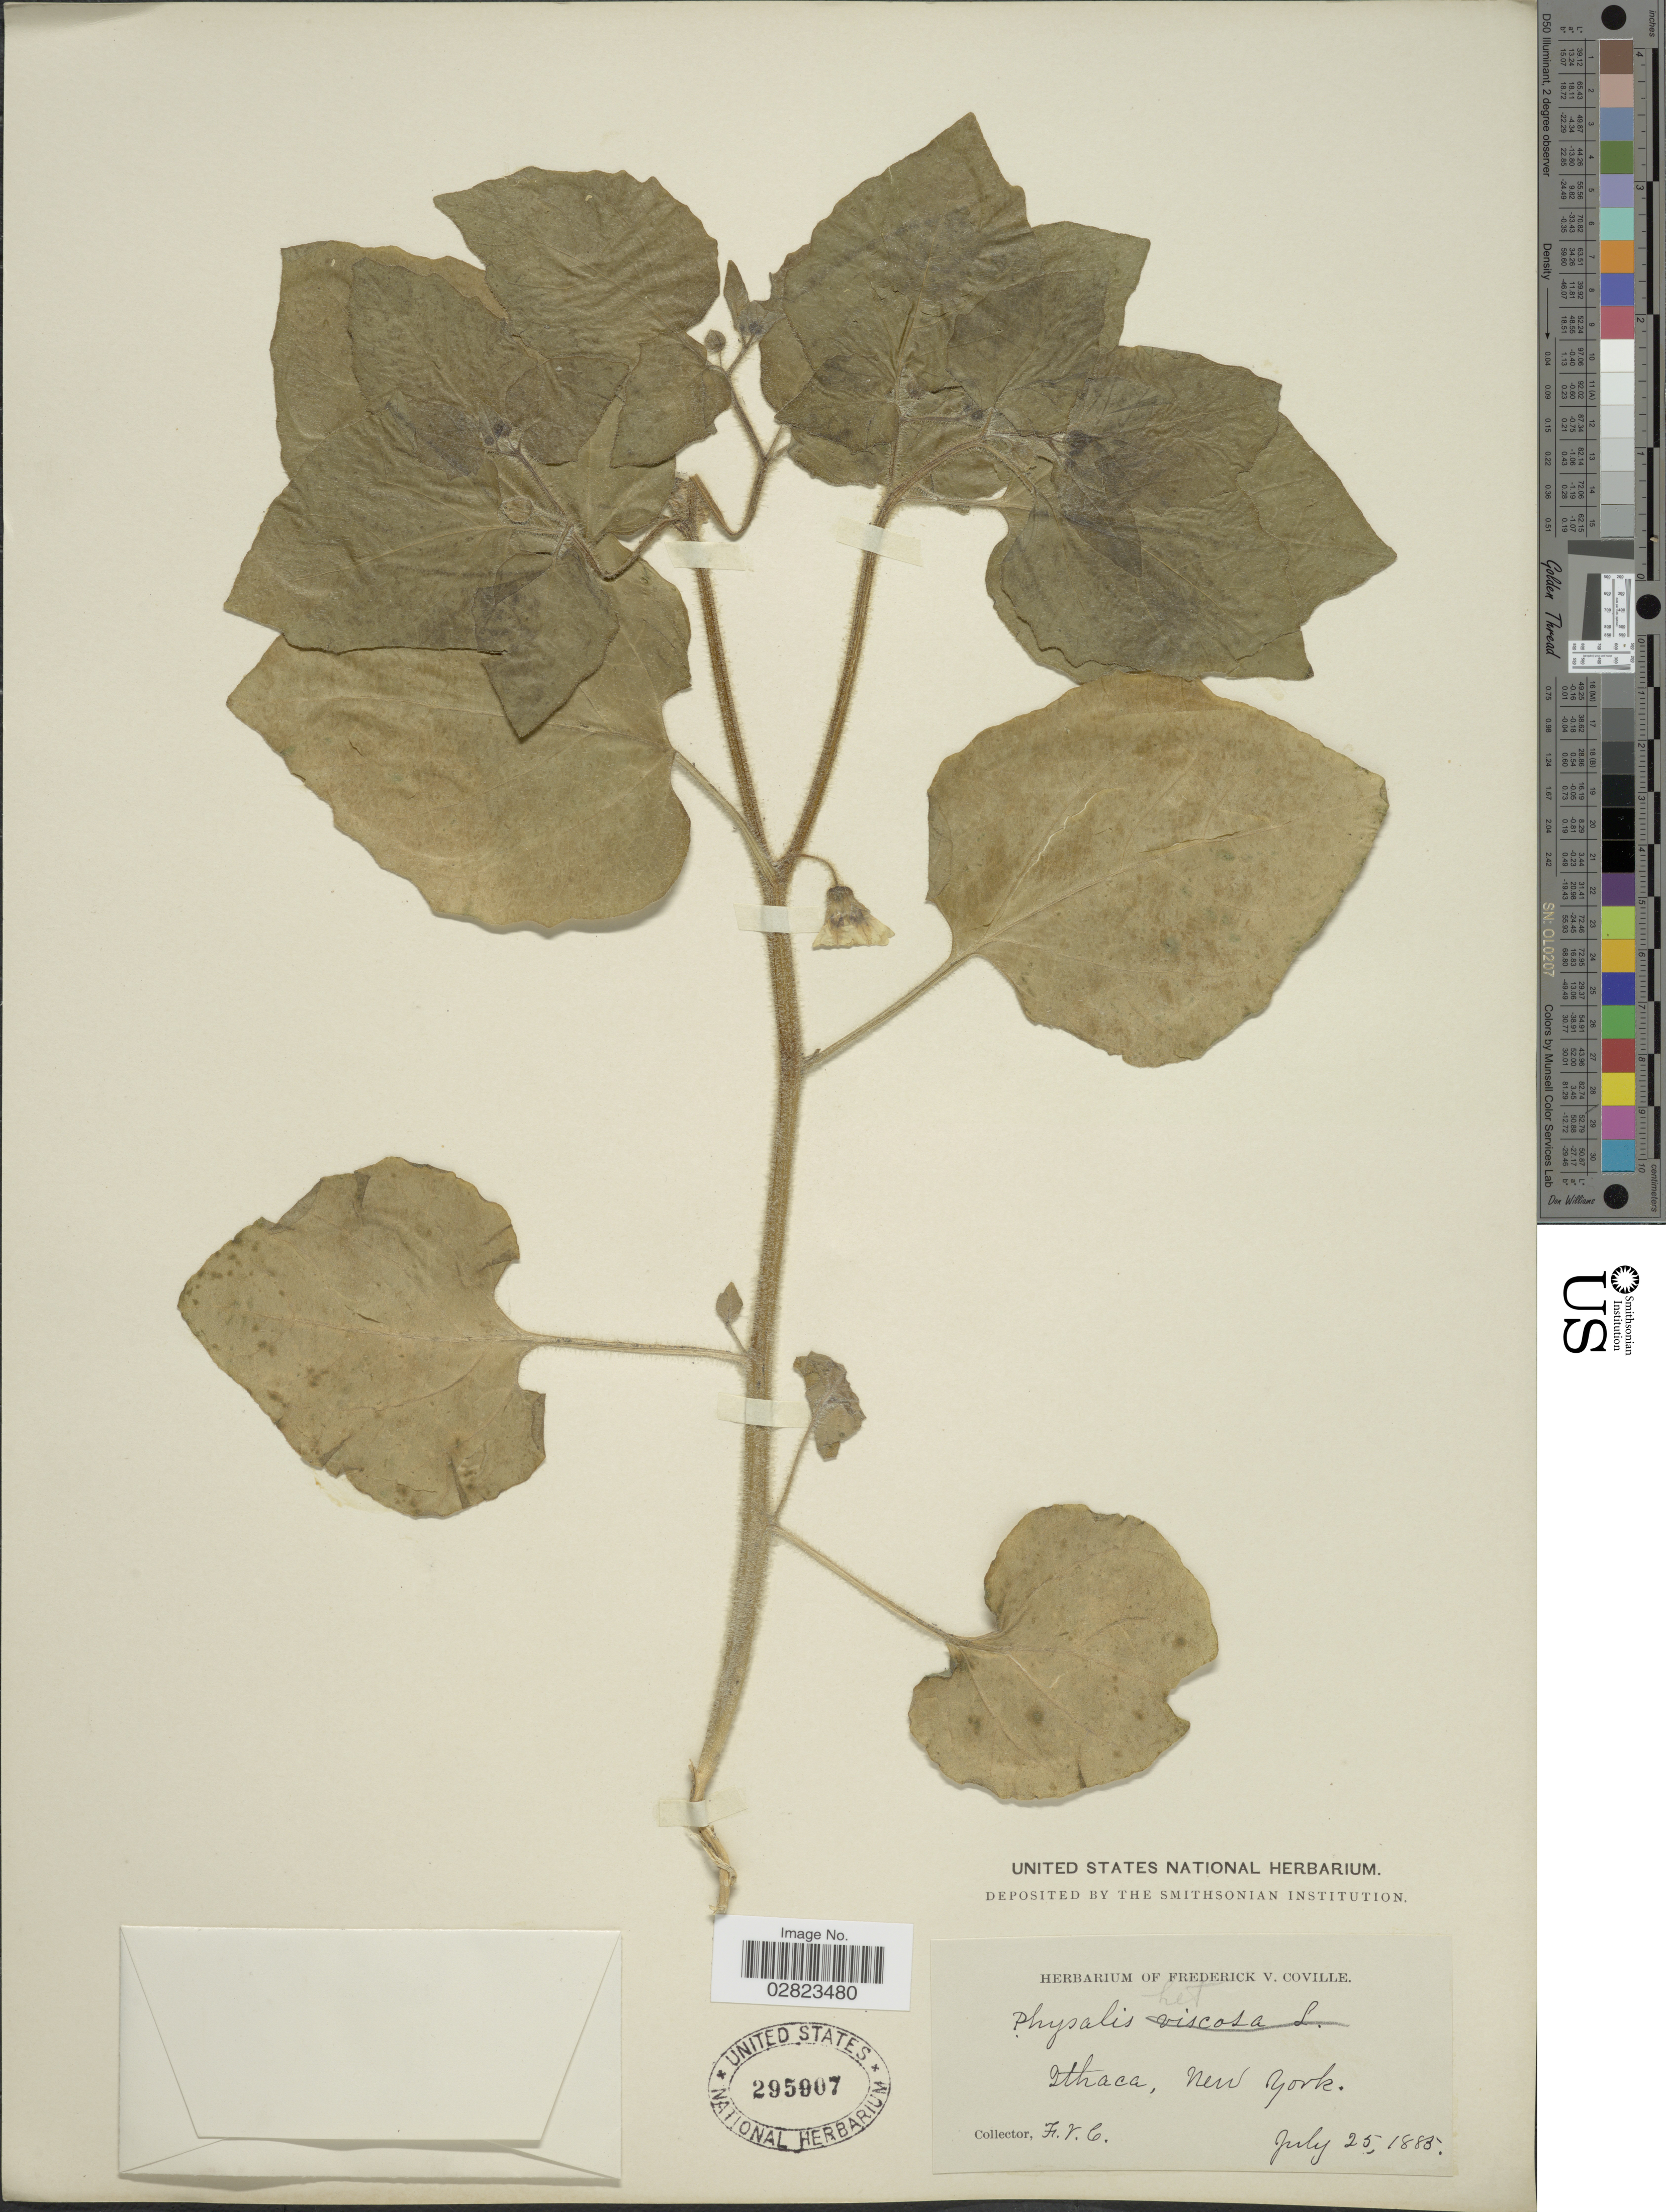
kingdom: Plantae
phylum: Tracheophyta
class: Magnoliopsida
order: Solanales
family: Solanaceae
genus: Physalis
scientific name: Physalis heterophylla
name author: Nees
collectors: F. V. Coville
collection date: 1885-07-25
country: United States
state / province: New York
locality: Ithaca.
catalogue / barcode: US 295907